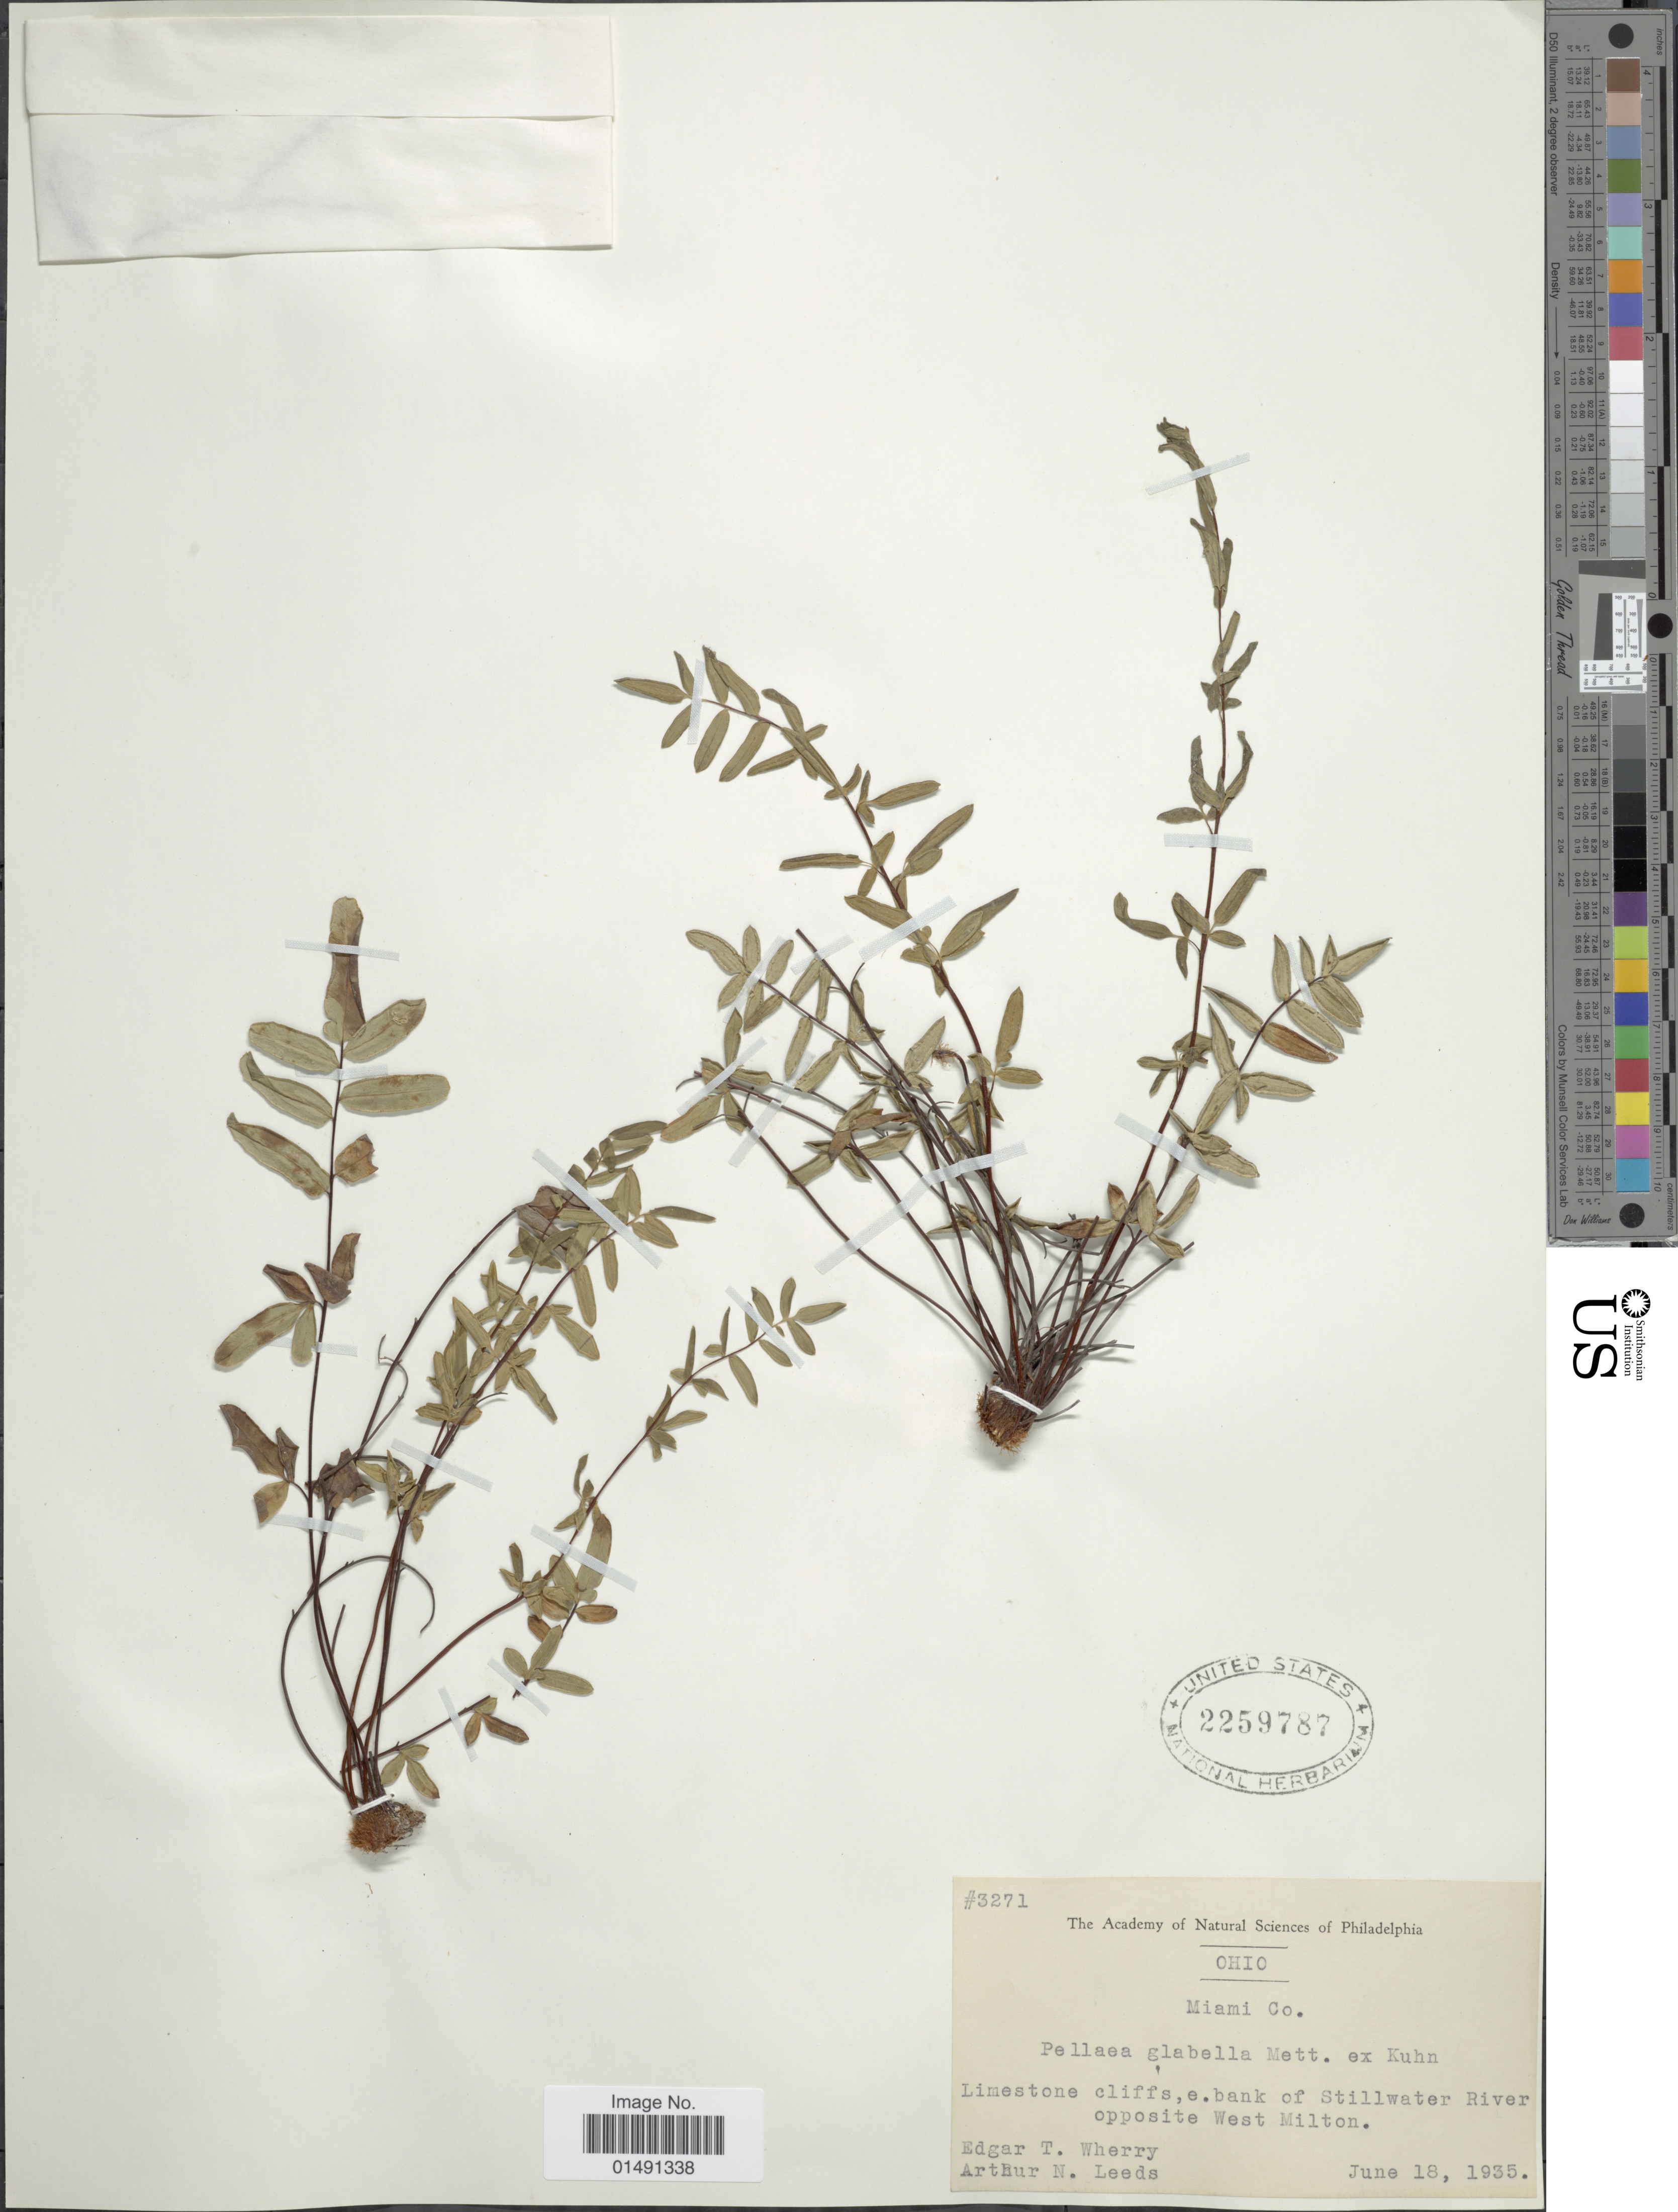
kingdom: Plantae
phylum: Tracheophyta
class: Polypodiopsida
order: Polypodiales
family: Pteridaceae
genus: Pellaea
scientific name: Pellaea glabella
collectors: E. T. Wherry & A. N. Leeds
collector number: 3271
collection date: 1935-06-18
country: United States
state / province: Ohio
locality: Miami Co, Limestone cliffs, e. bank of Stillwater River opposite West Miton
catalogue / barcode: US 2259787